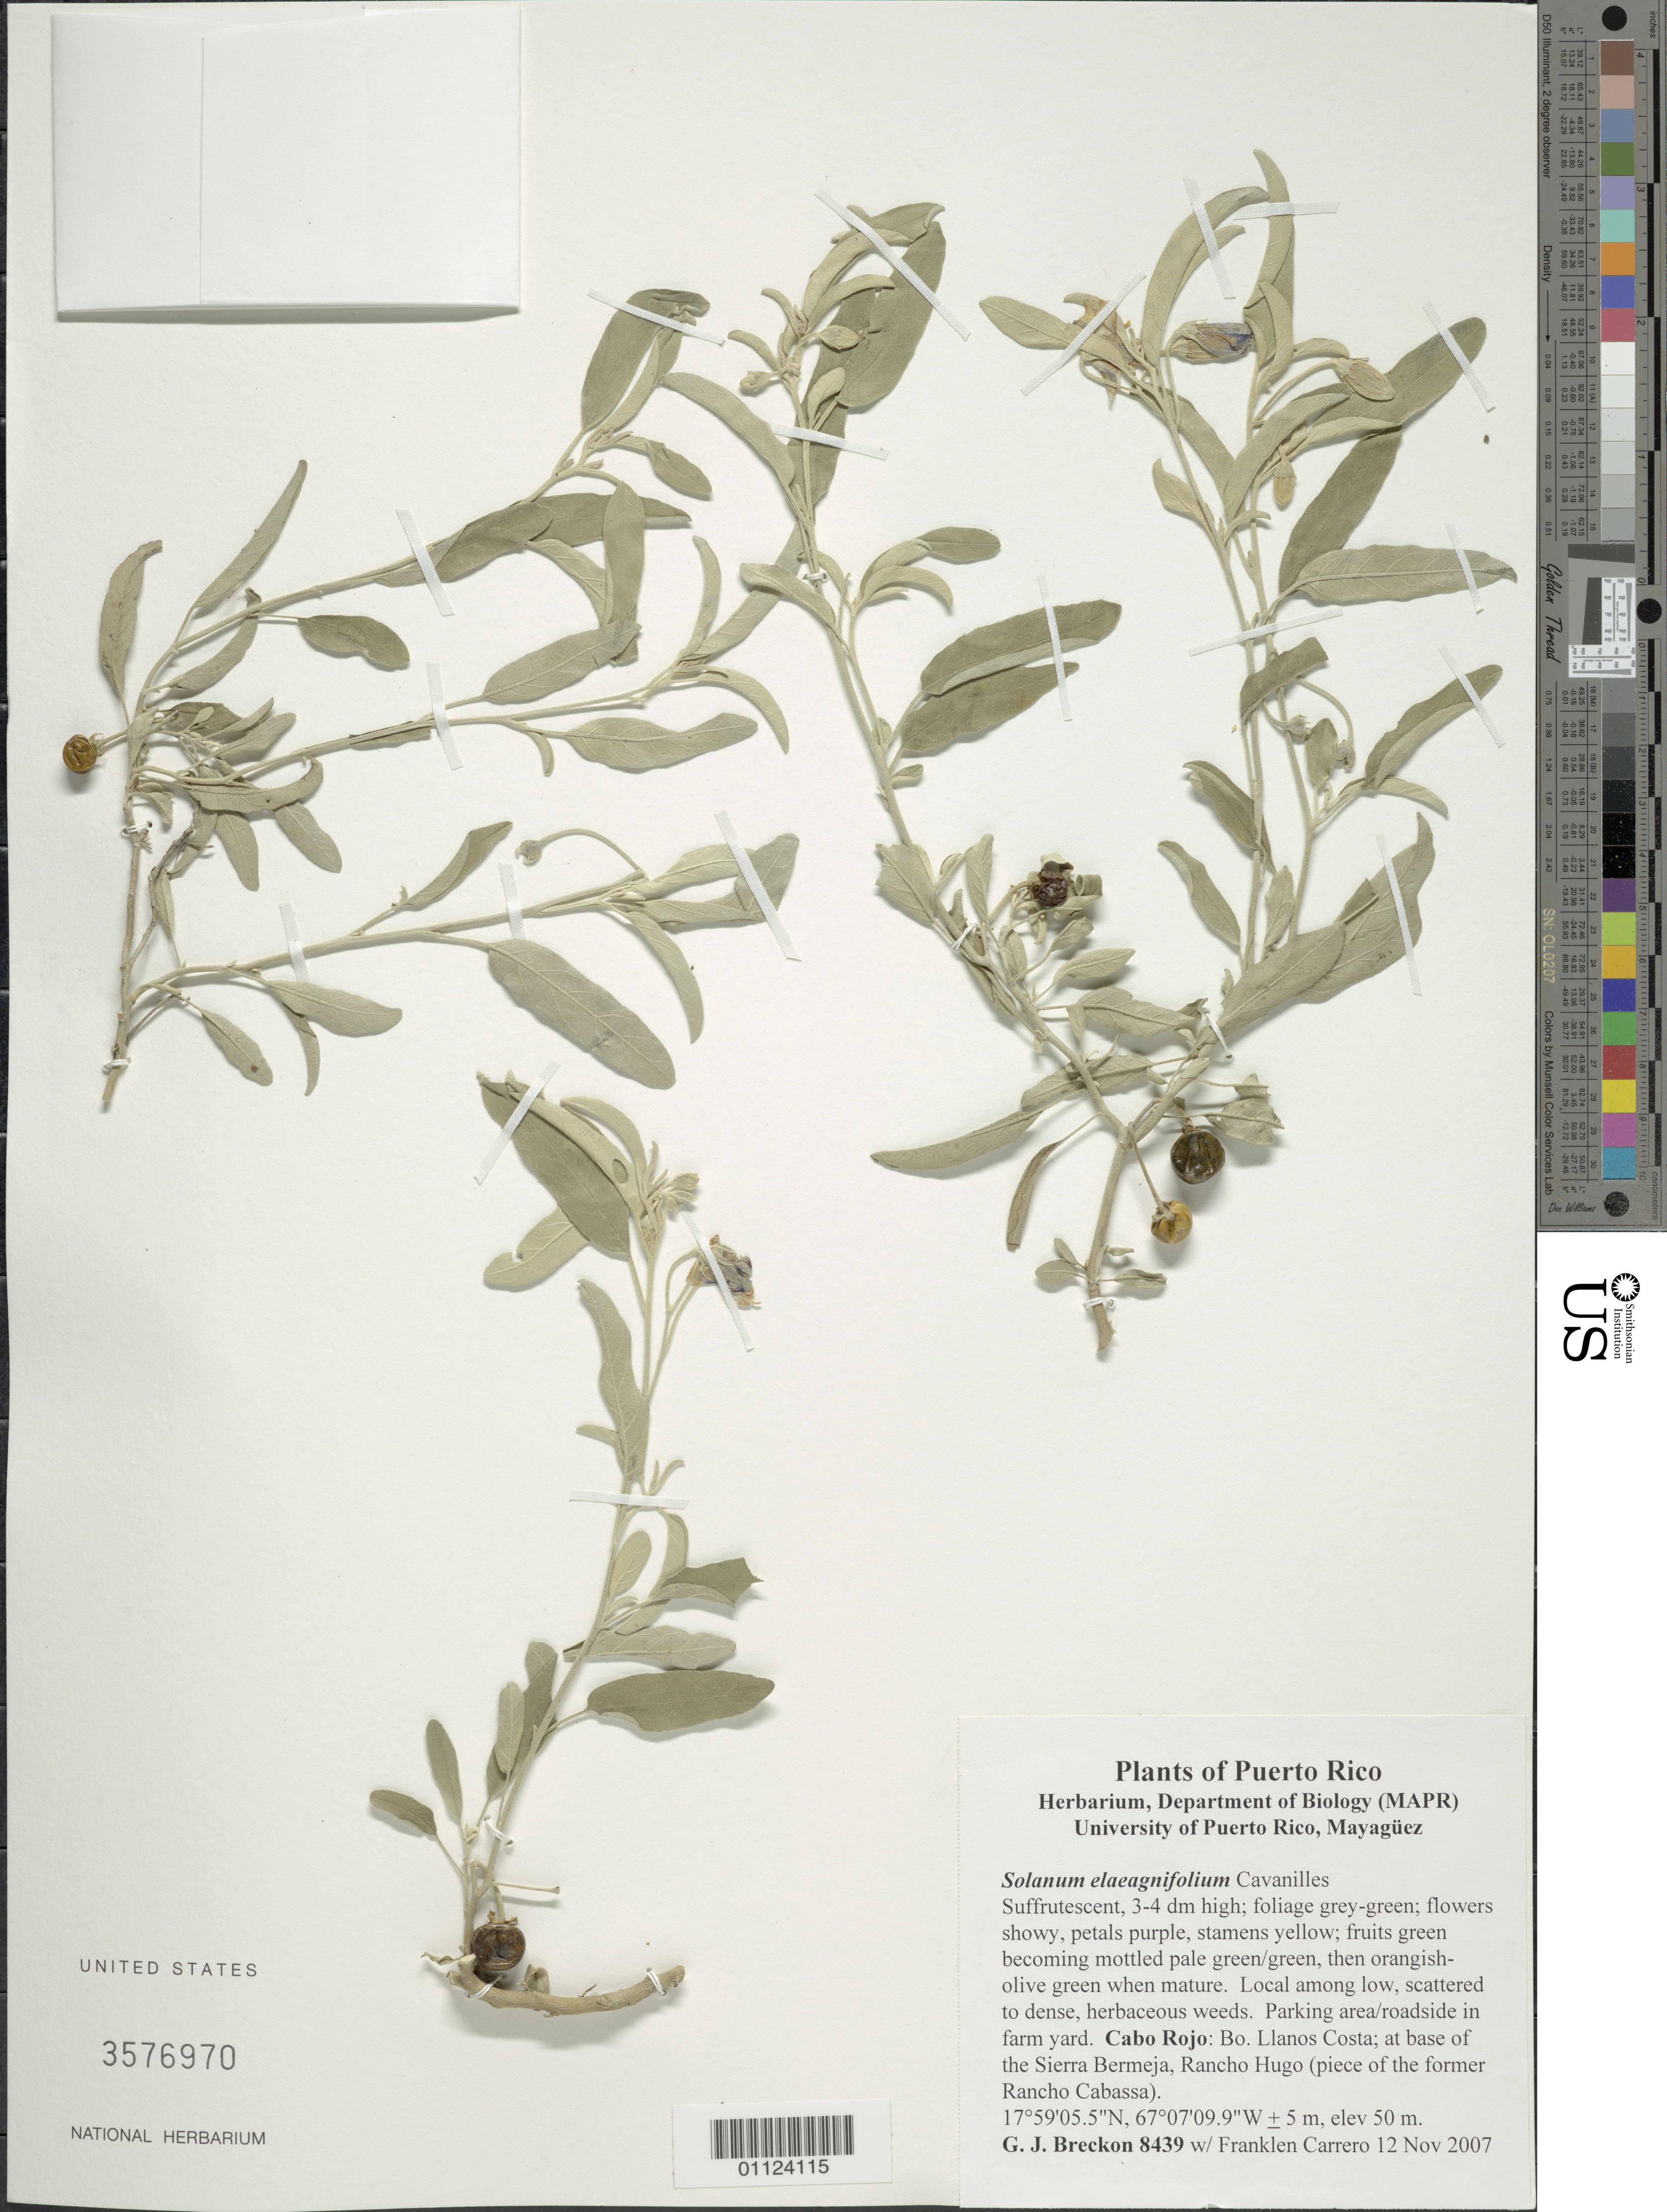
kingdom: Plantae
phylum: Tracheophyta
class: Magnoliopsida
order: Solanales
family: Solanaceae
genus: Solanum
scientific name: Solanum elaeagnifolium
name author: Cav.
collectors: G. Breckon & F. Carrero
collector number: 8439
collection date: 2007-11-12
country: Puerto Rico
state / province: Cabo Rojo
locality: Bo. Llanos Costa; at base of the Sierra Bermeja, Rancho Hugo (piece of the former Rancho Cabassa).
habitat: Local among low, scattered to dense, herbaceous weeds. Parking area/roadside in farm yard.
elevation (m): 50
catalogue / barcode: US 3576970